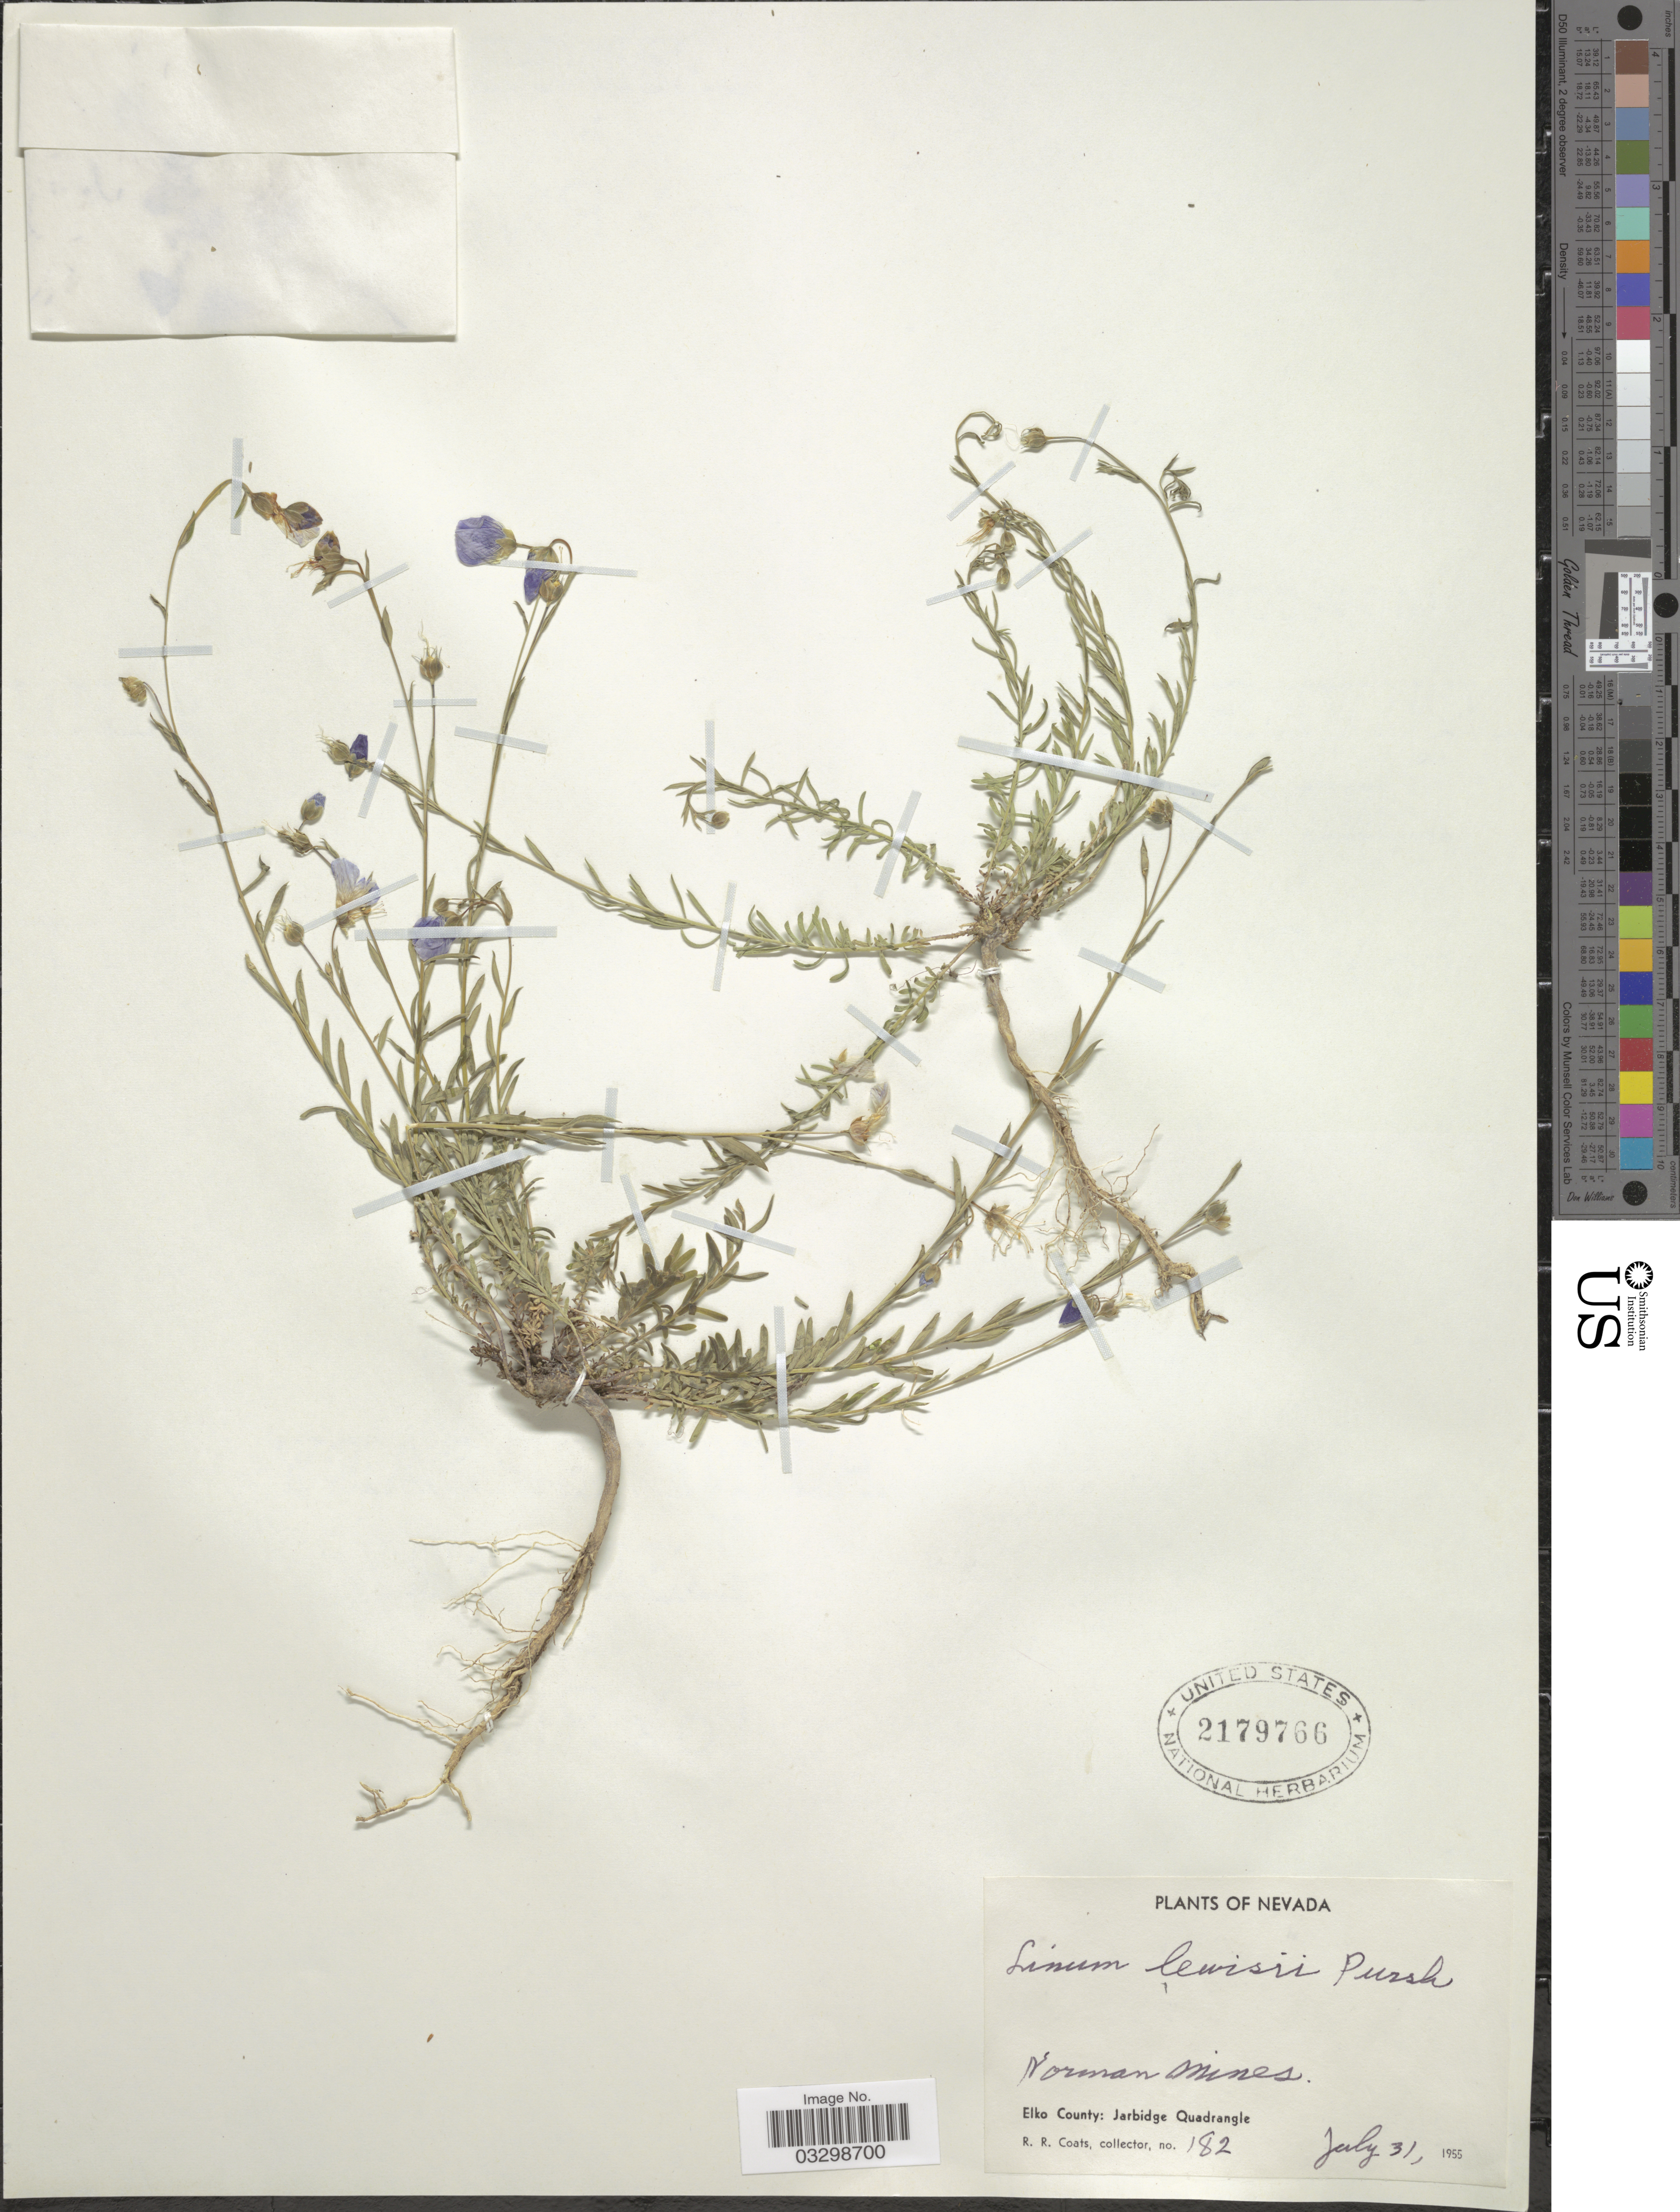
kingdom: Plantae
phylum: Tracheophyta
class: Magnoliopsida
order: Malpighiales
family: Linaceae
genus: Linum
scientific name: Linum lewisii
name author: Pursh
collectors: R. Coats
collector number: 182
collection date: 1955-07-31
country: United States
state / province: Nevada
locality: Norman mines. Elko County: Jarbidge Quadrangle.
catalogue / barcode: US 2179766